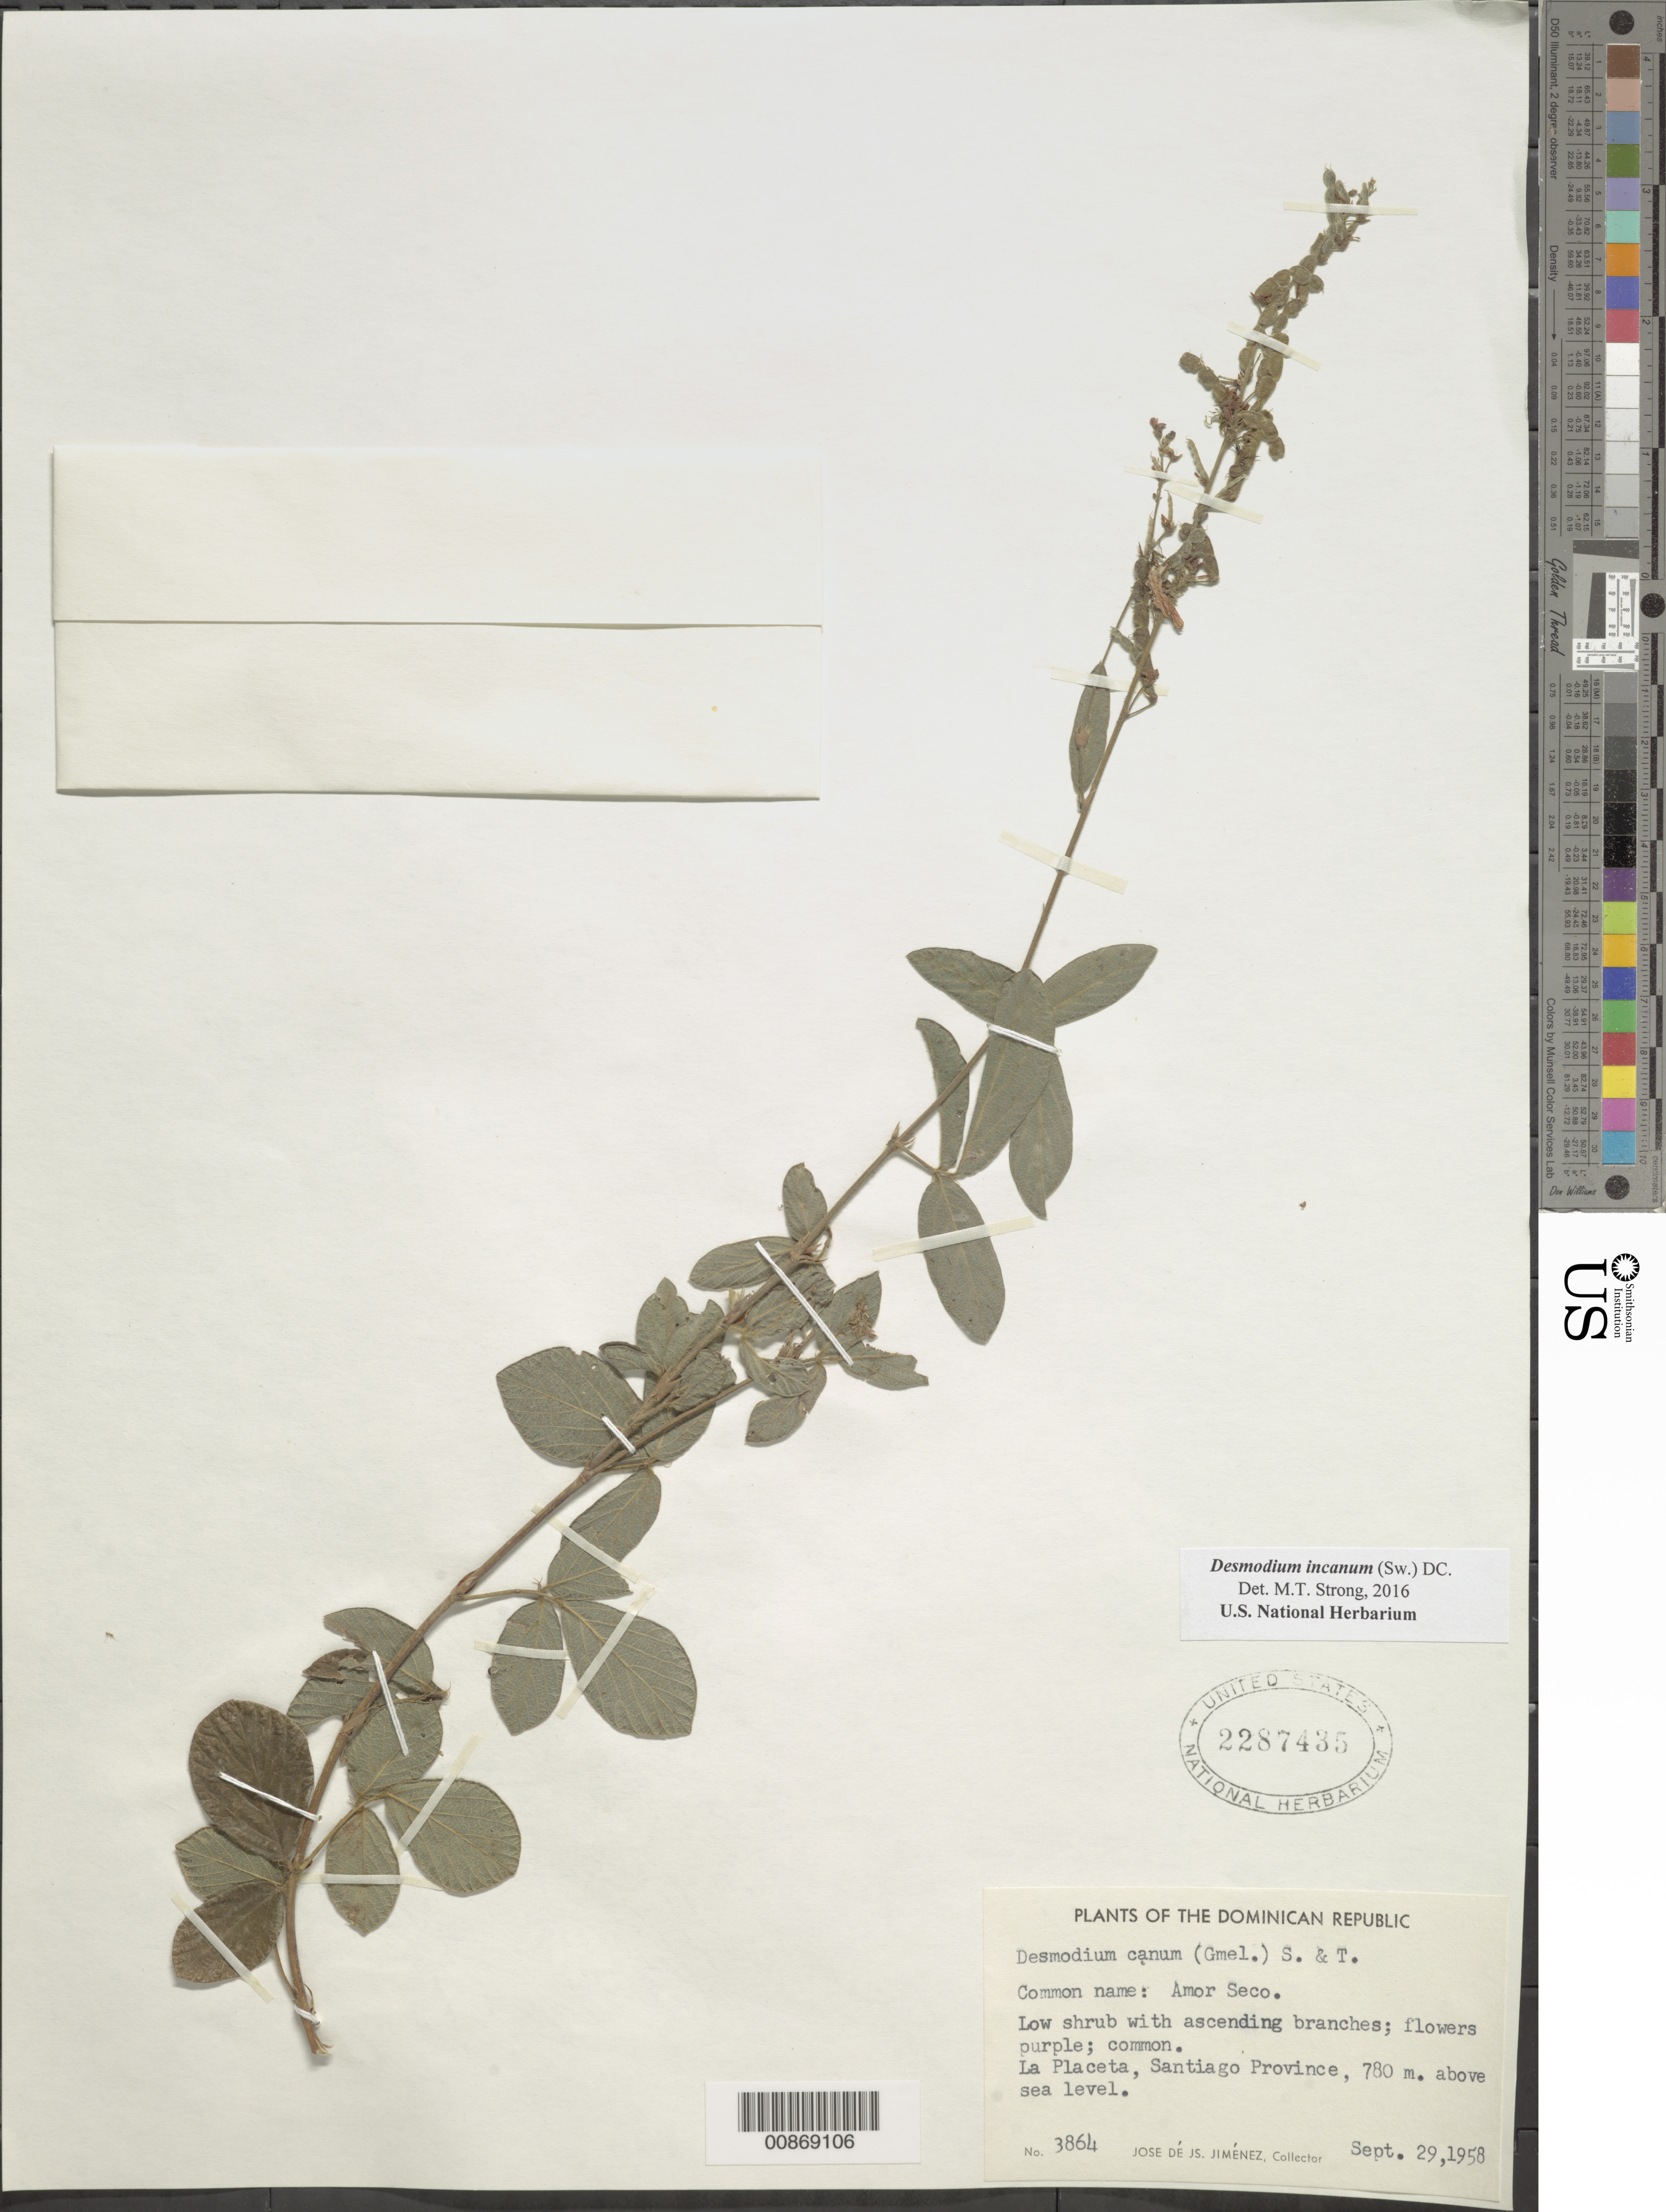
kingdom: Plantae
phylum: Tracheophyta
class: Magnoliopsida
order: Fabales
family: Fabaceae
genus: Desmodium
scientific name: Desmodium incanum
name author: (Sw.) DC.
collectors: J. J. Jiménez Almonte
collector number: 3864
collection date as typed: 29 Sep 1958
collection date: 1958-09-29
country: Dominican Republic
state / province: Santiago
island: Hispaniola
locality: La Placeta.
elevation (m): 780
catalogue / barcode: US 2287435